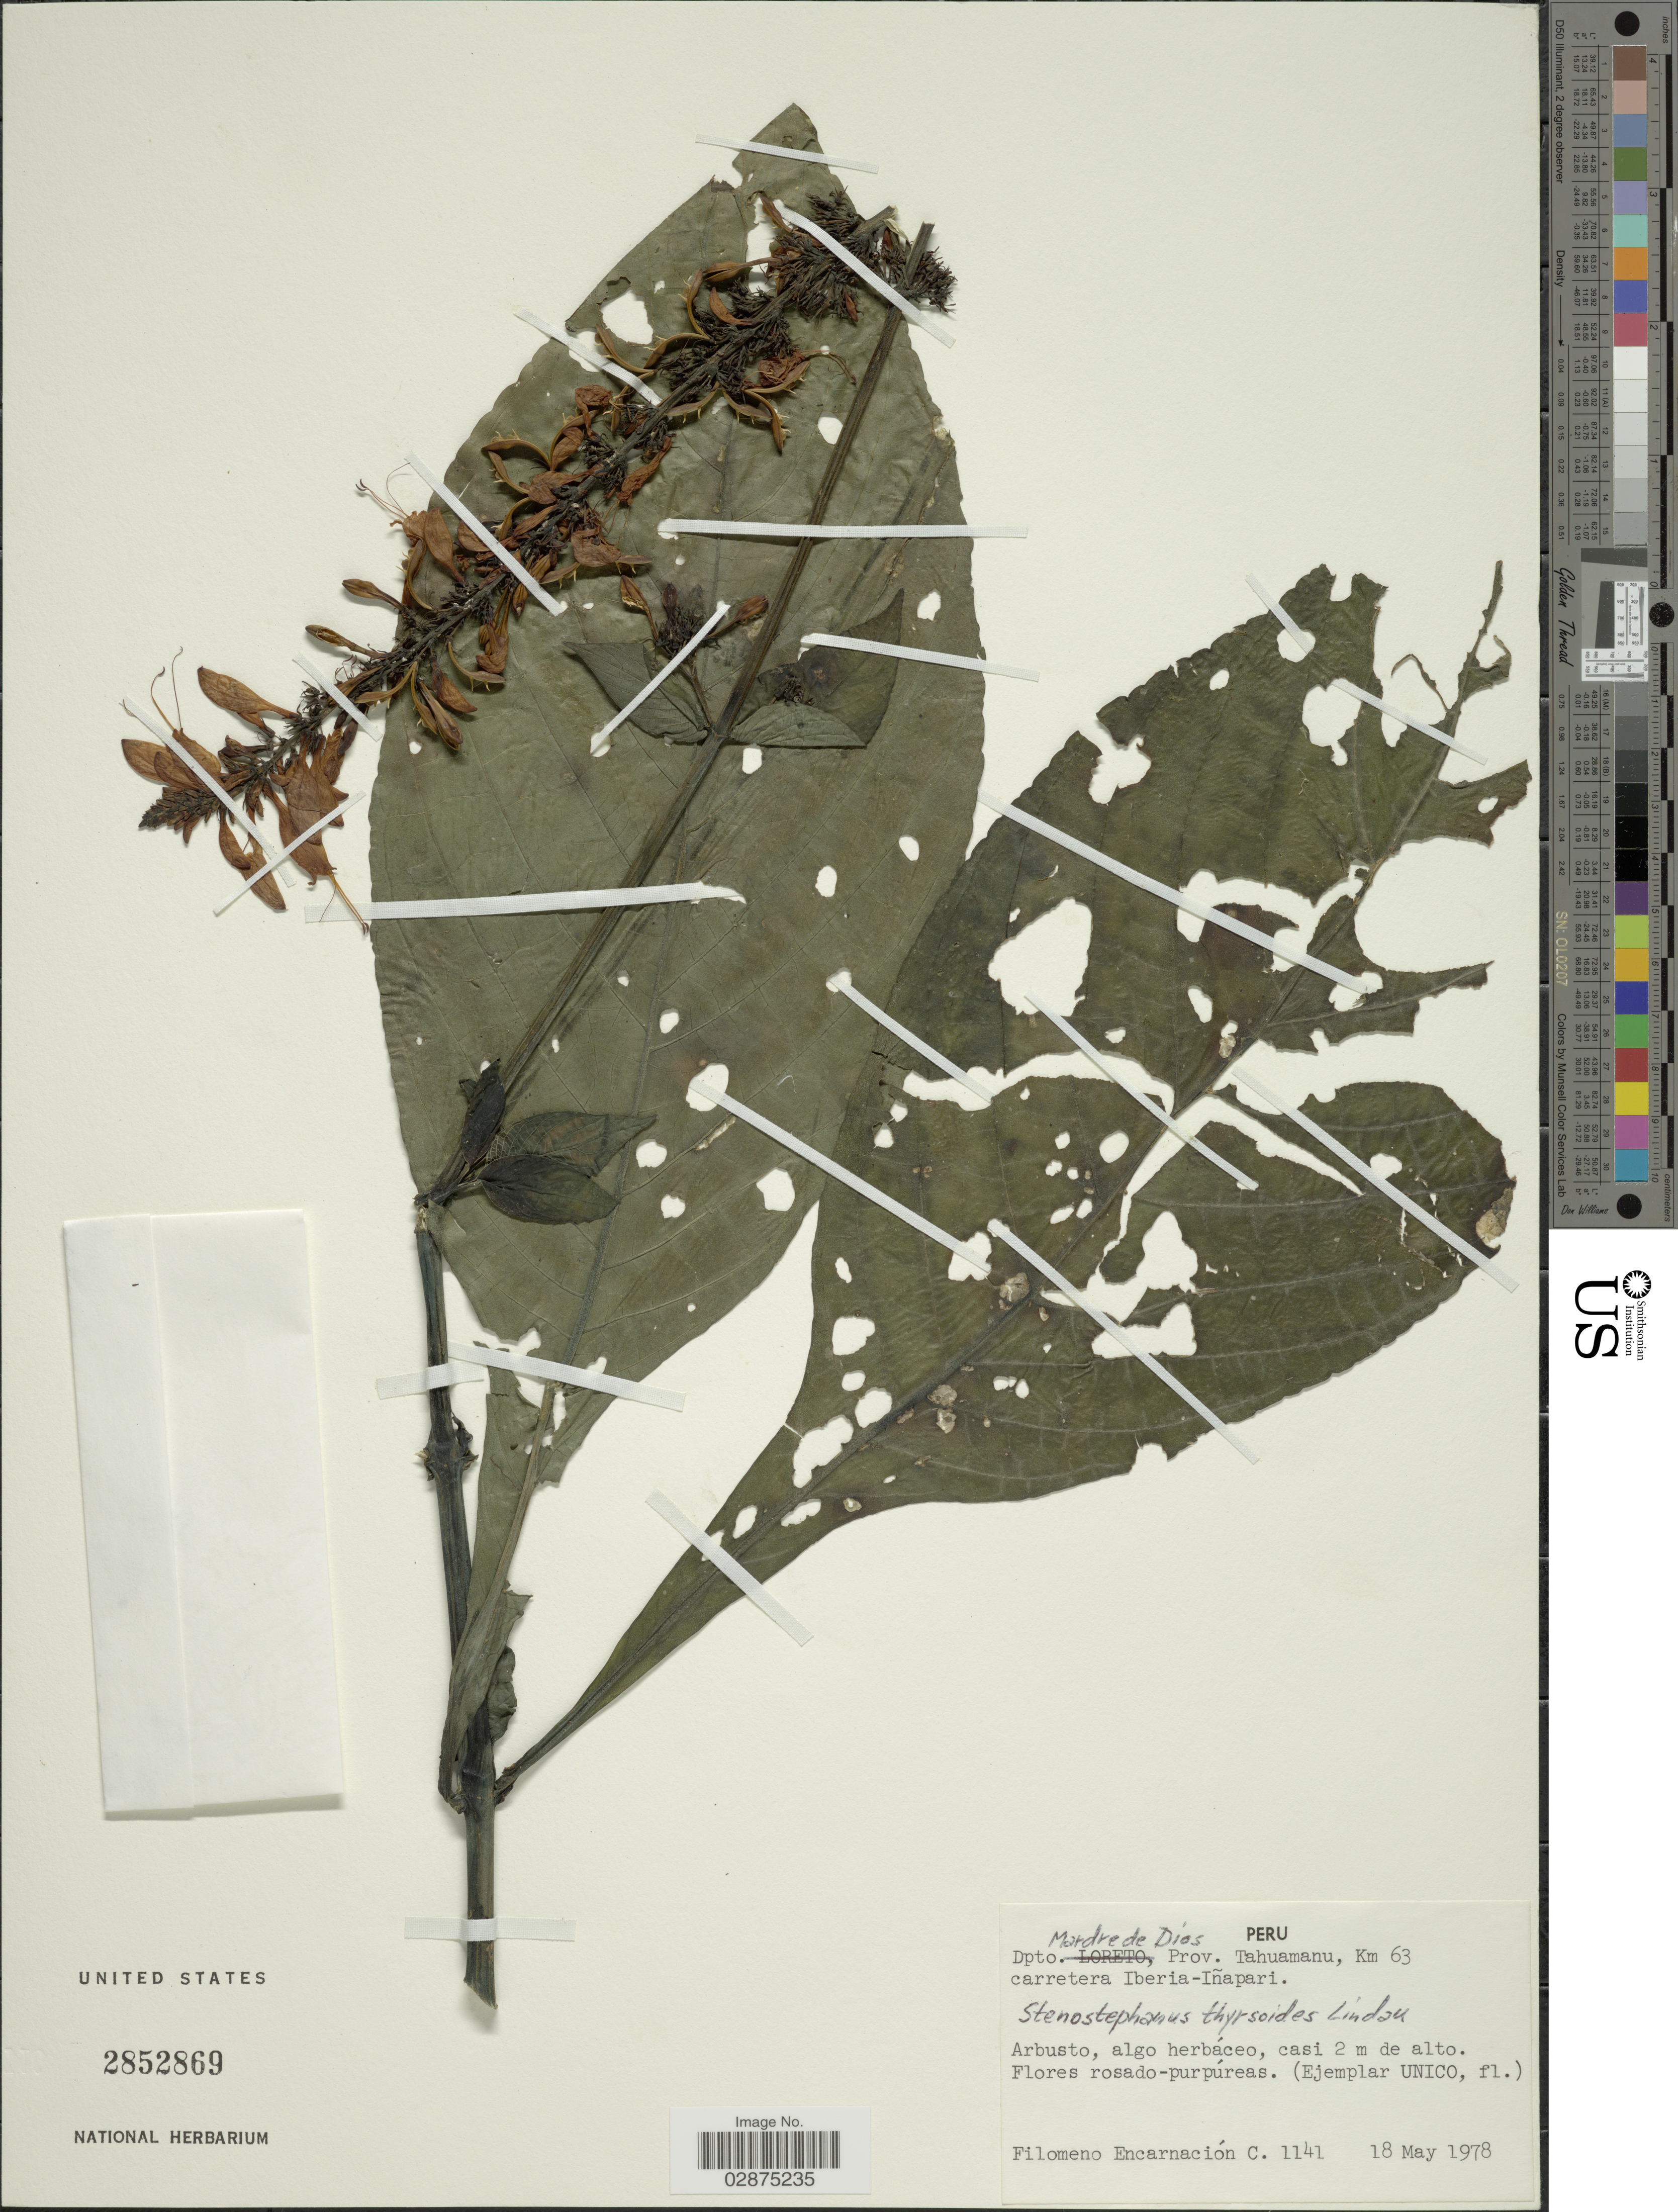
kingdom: Plantae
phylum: Tracheophyta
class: Magnoliopsida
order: Lamiales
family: Acanthaceae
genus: Stenostephanus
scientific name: Stenostephanus longistaminus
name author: (Ruiz & Pav.) V.M. Baum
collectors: F. Encarnación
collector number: C1141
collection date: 1978-05-18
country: Peru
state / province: Madre de Dios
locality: Dpto. Madre de Díos, Prov. Tahuamanu, Km 63 carretera Iberia-Iñapari.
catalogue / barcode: US 2852869